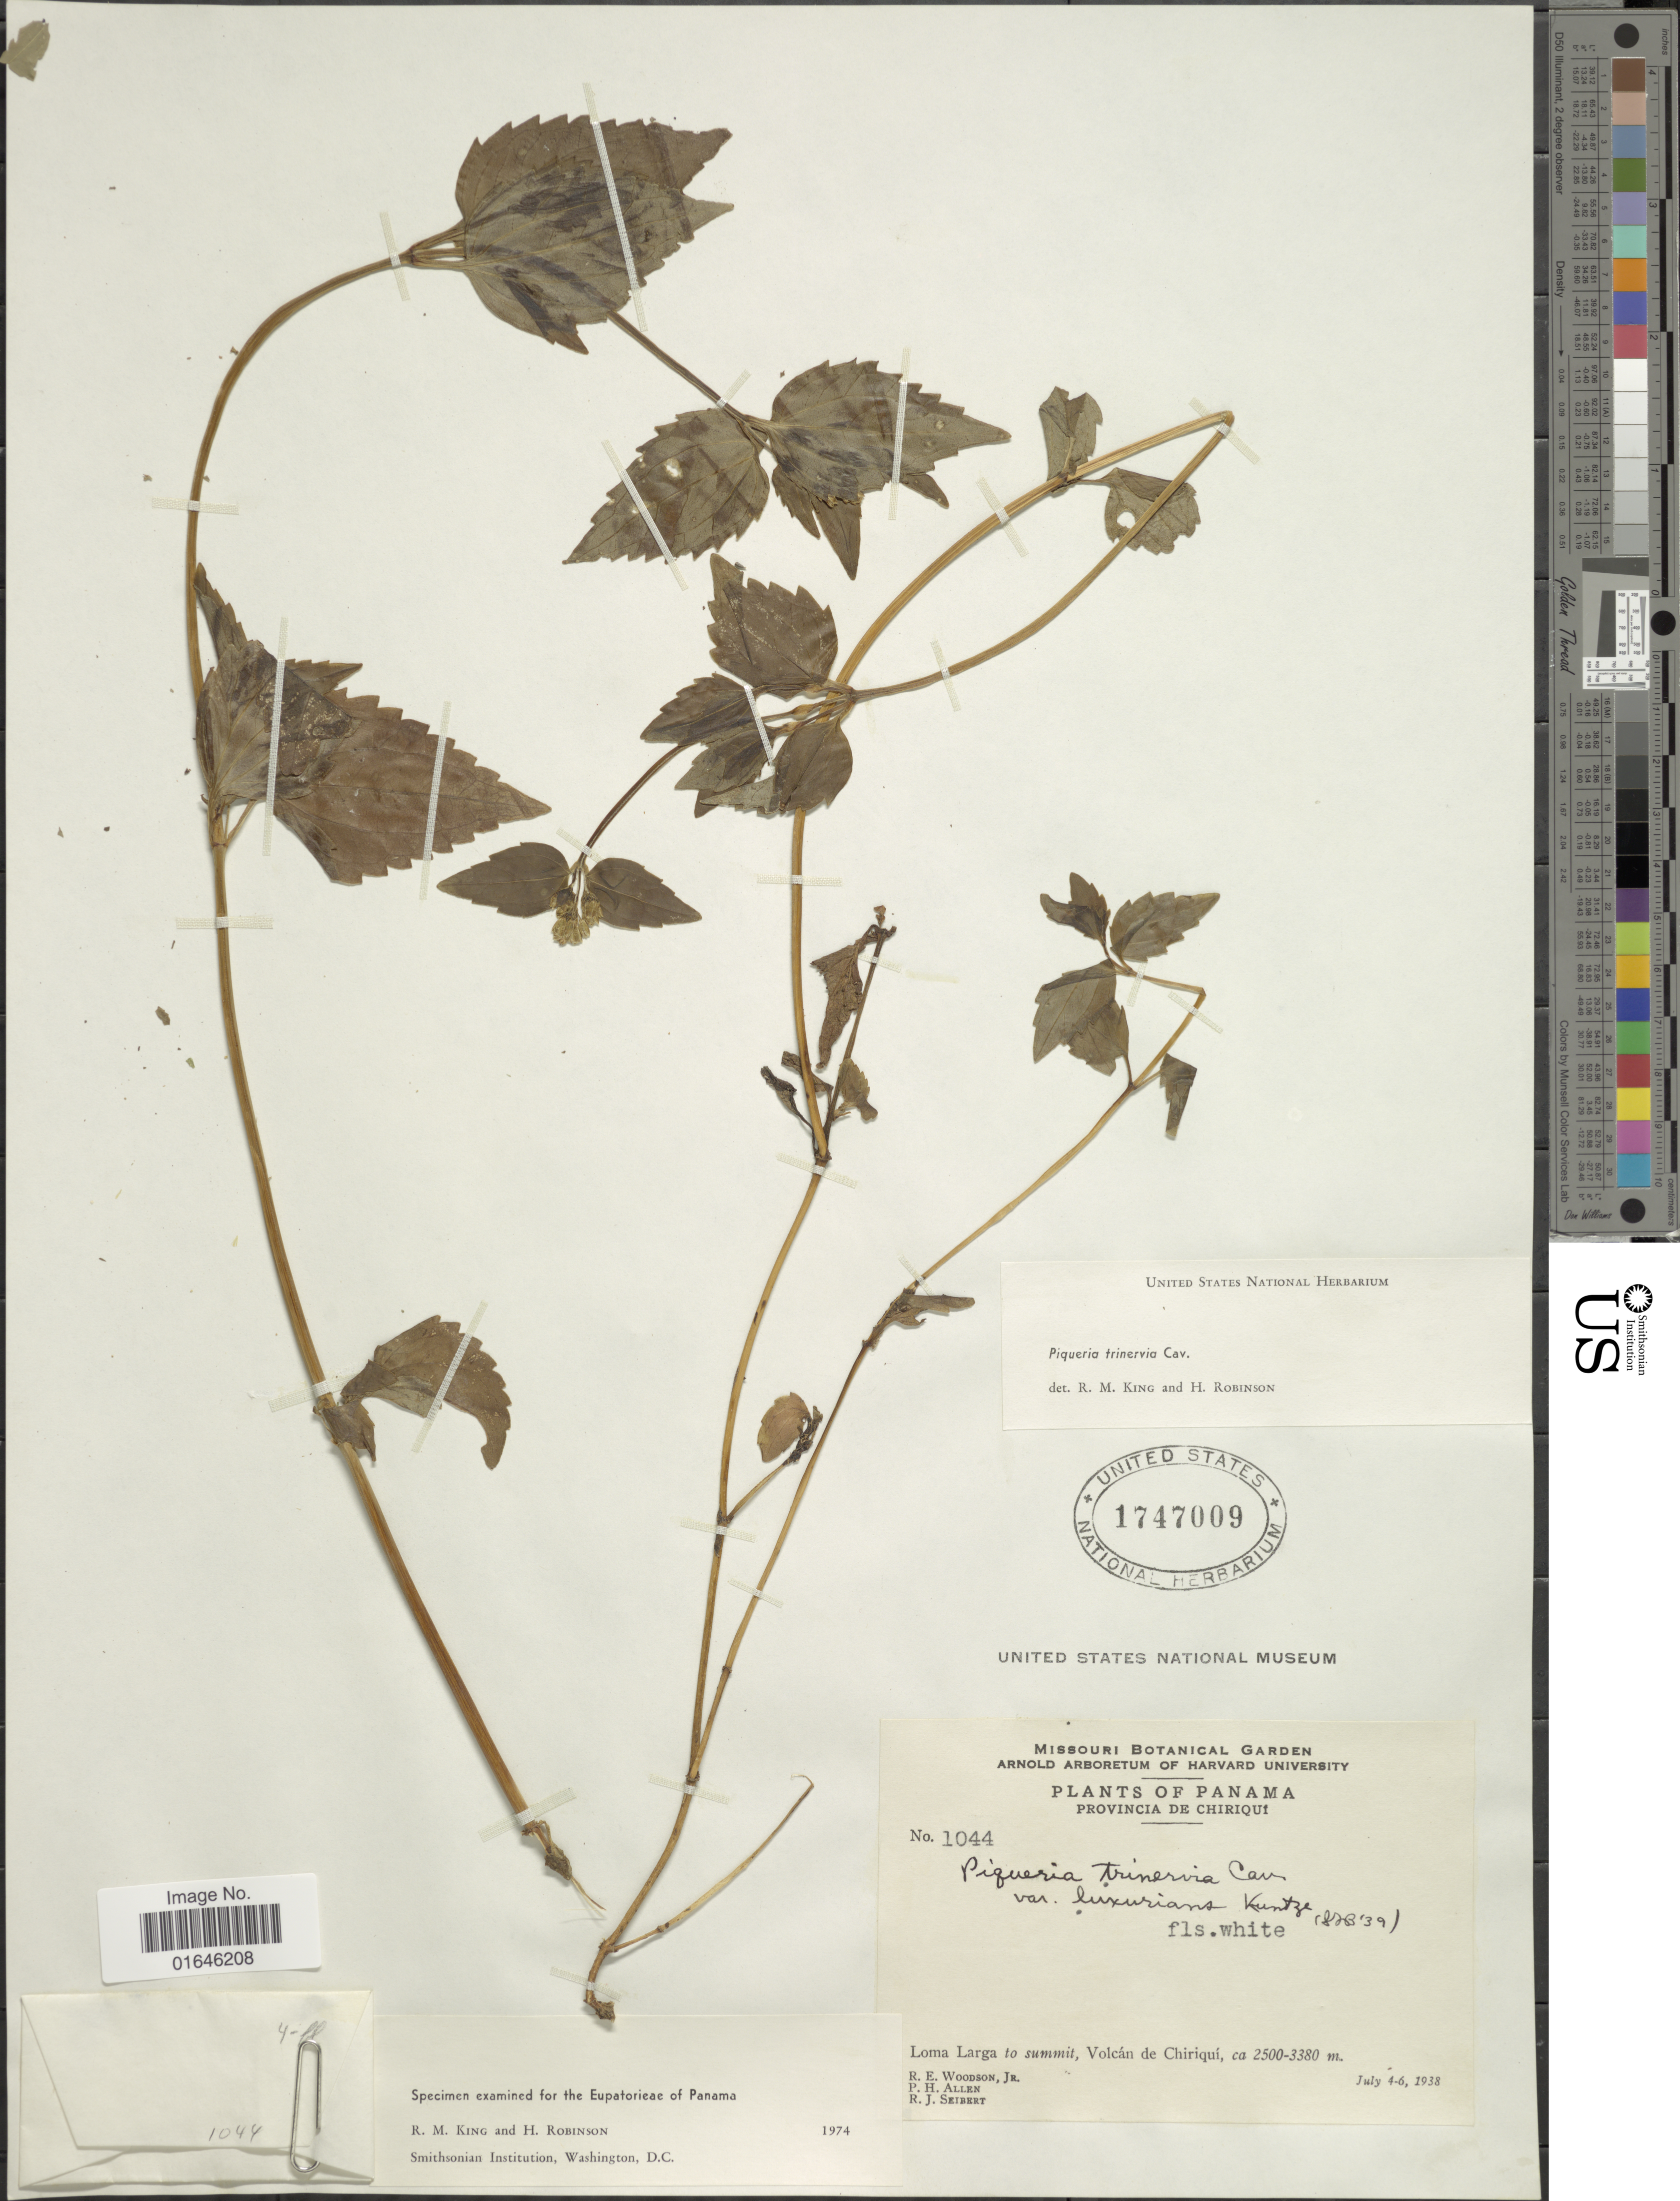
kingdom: Plantae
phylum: Tracheophyta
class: Magnoliopsida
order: Asterales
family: Asteraceae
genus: Piqueria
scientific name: Piqueria trinervia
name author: Cav.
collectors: R. E. Woodson, P. H. Allen & R. J. Seibert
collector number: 1044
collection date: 1938-07-04/1938-07-06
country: Panama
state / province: Chiriqui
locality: Loma Larga to summit, Volcan de Chiriqui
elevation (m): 2500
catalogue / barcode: US 1747009